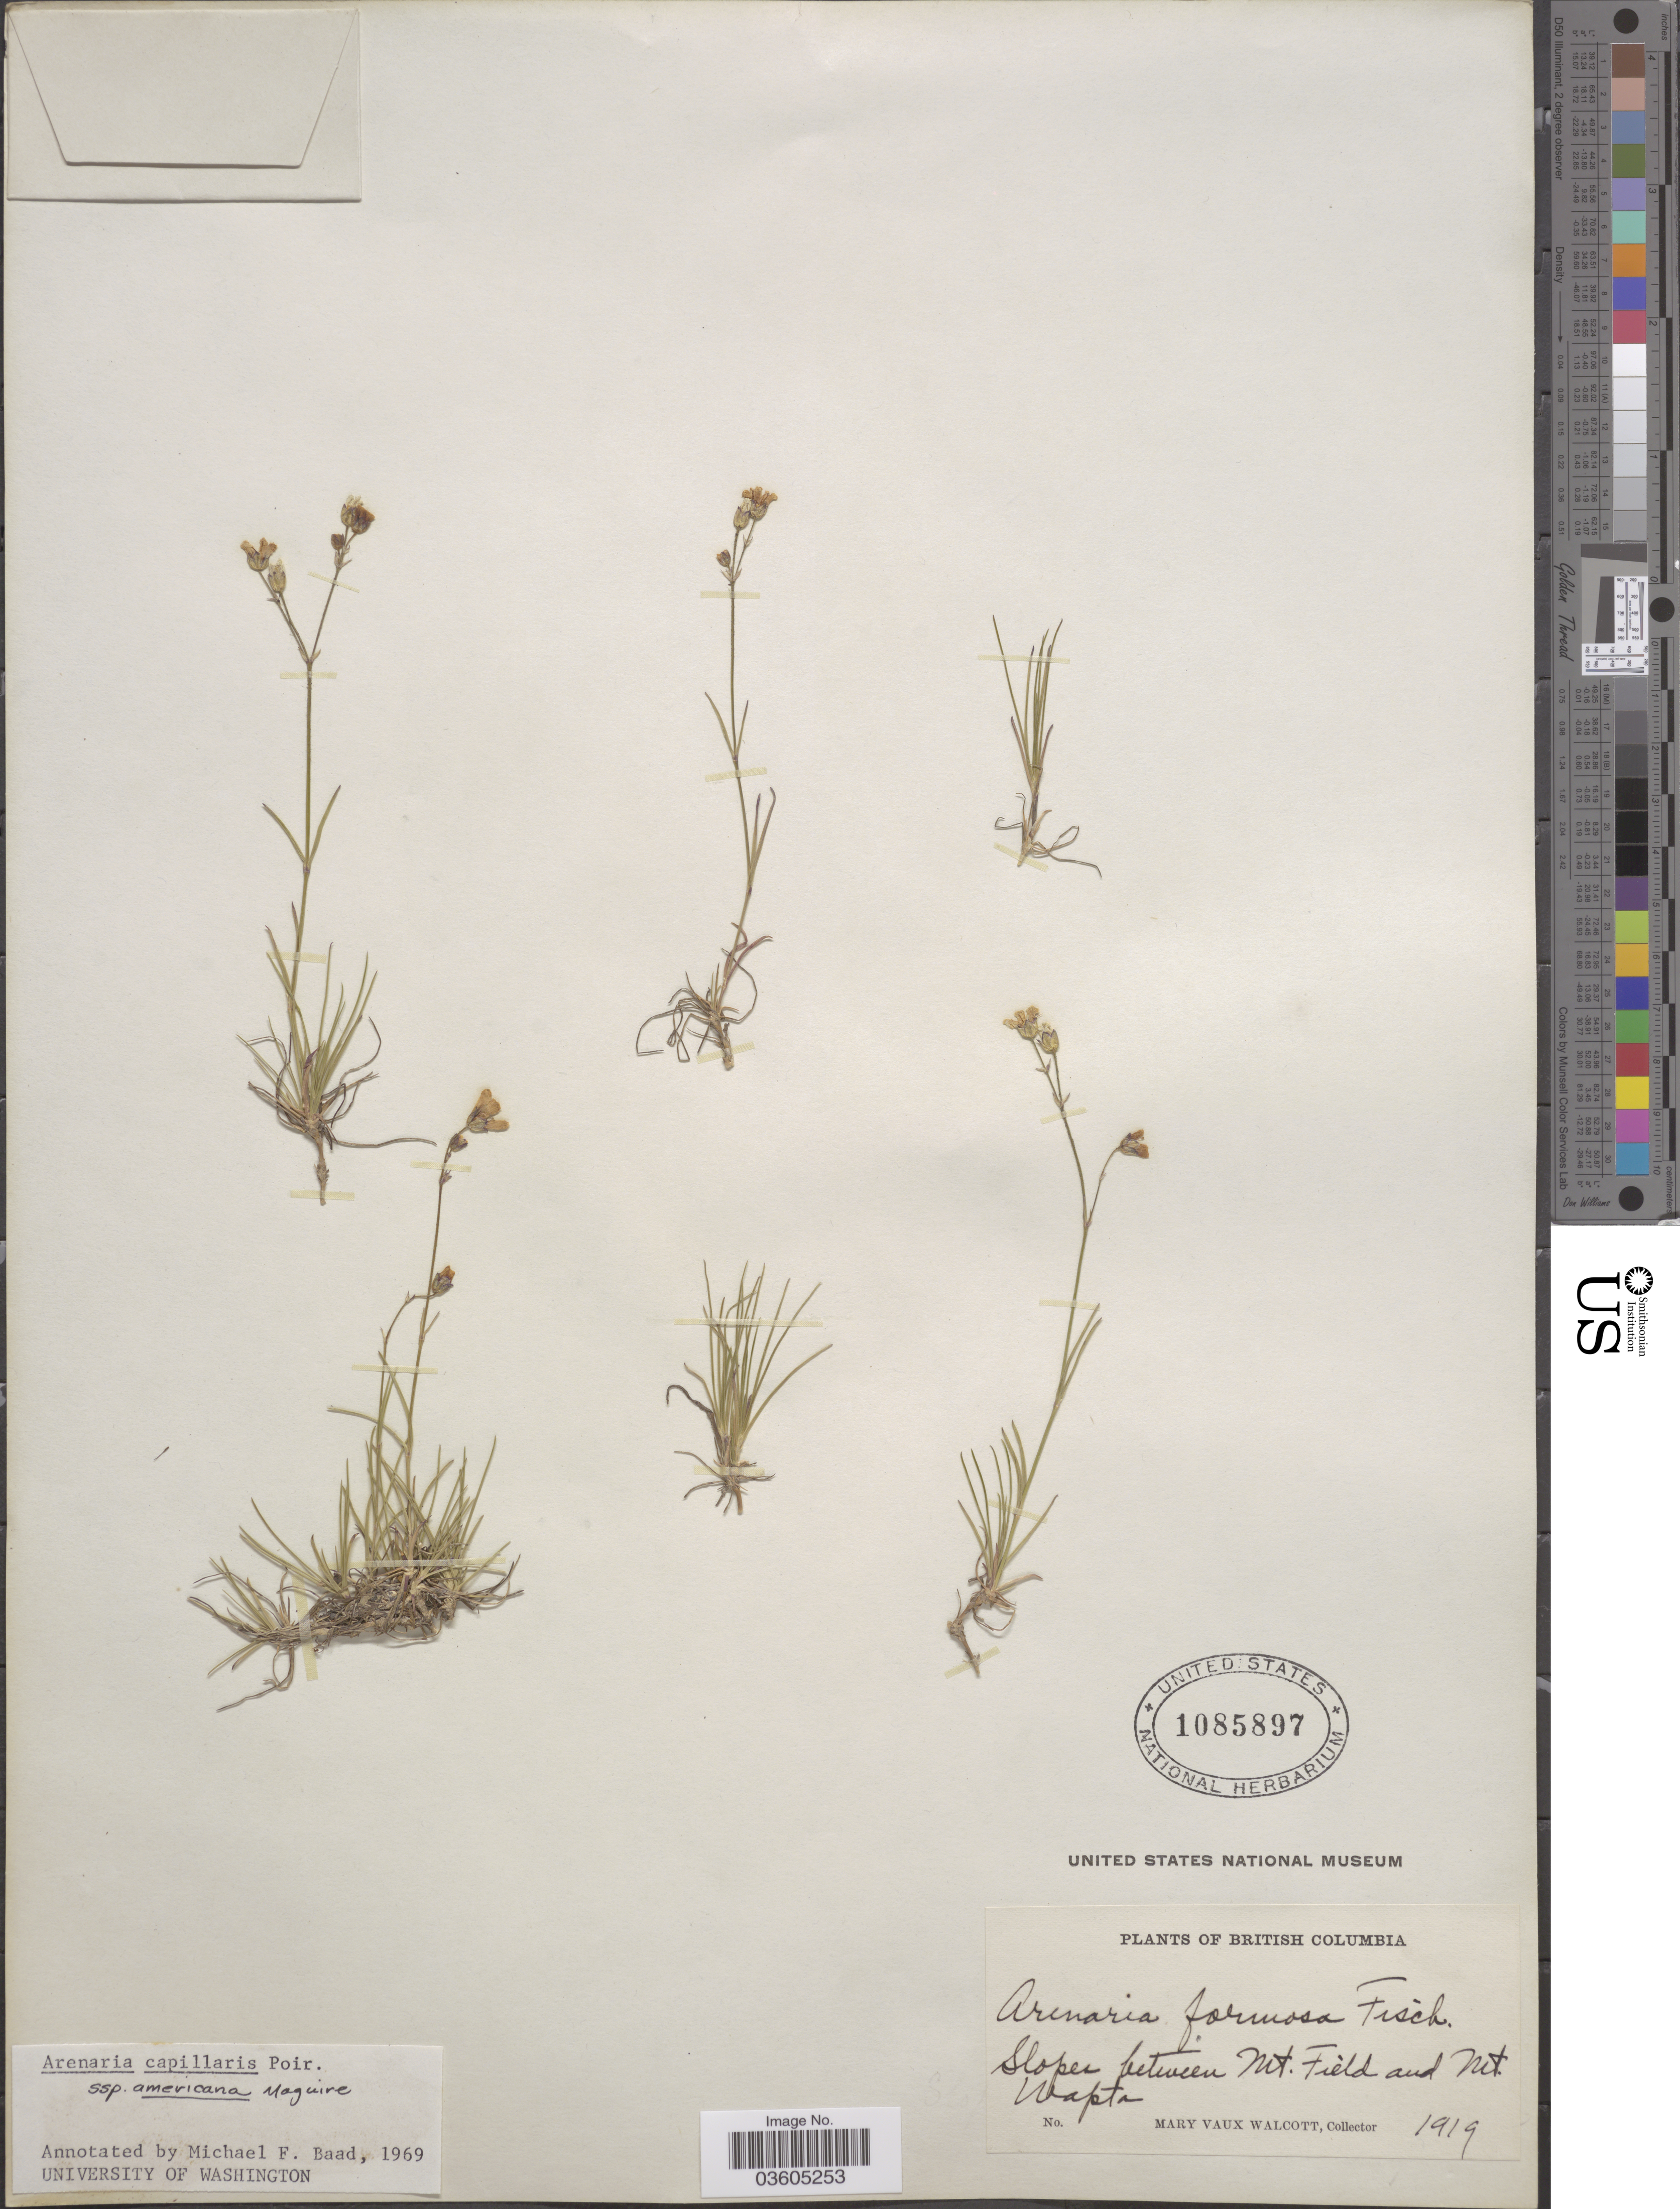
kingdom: Plantae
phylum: Tracheophyta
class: Magnoliopsida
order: Caryophyllales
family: Caryophyllaceae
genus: Eremogone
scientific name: Eremogone capillaris var. americana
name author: (Maguire) R.L. Hartm. & Rabeler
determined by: U.S. National Herbarium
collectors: M. Walcott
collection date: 1919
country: Canada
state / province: British Columbia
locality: Slopes between Mt. Field and Mt. Wapta.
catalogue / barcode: US 1085897